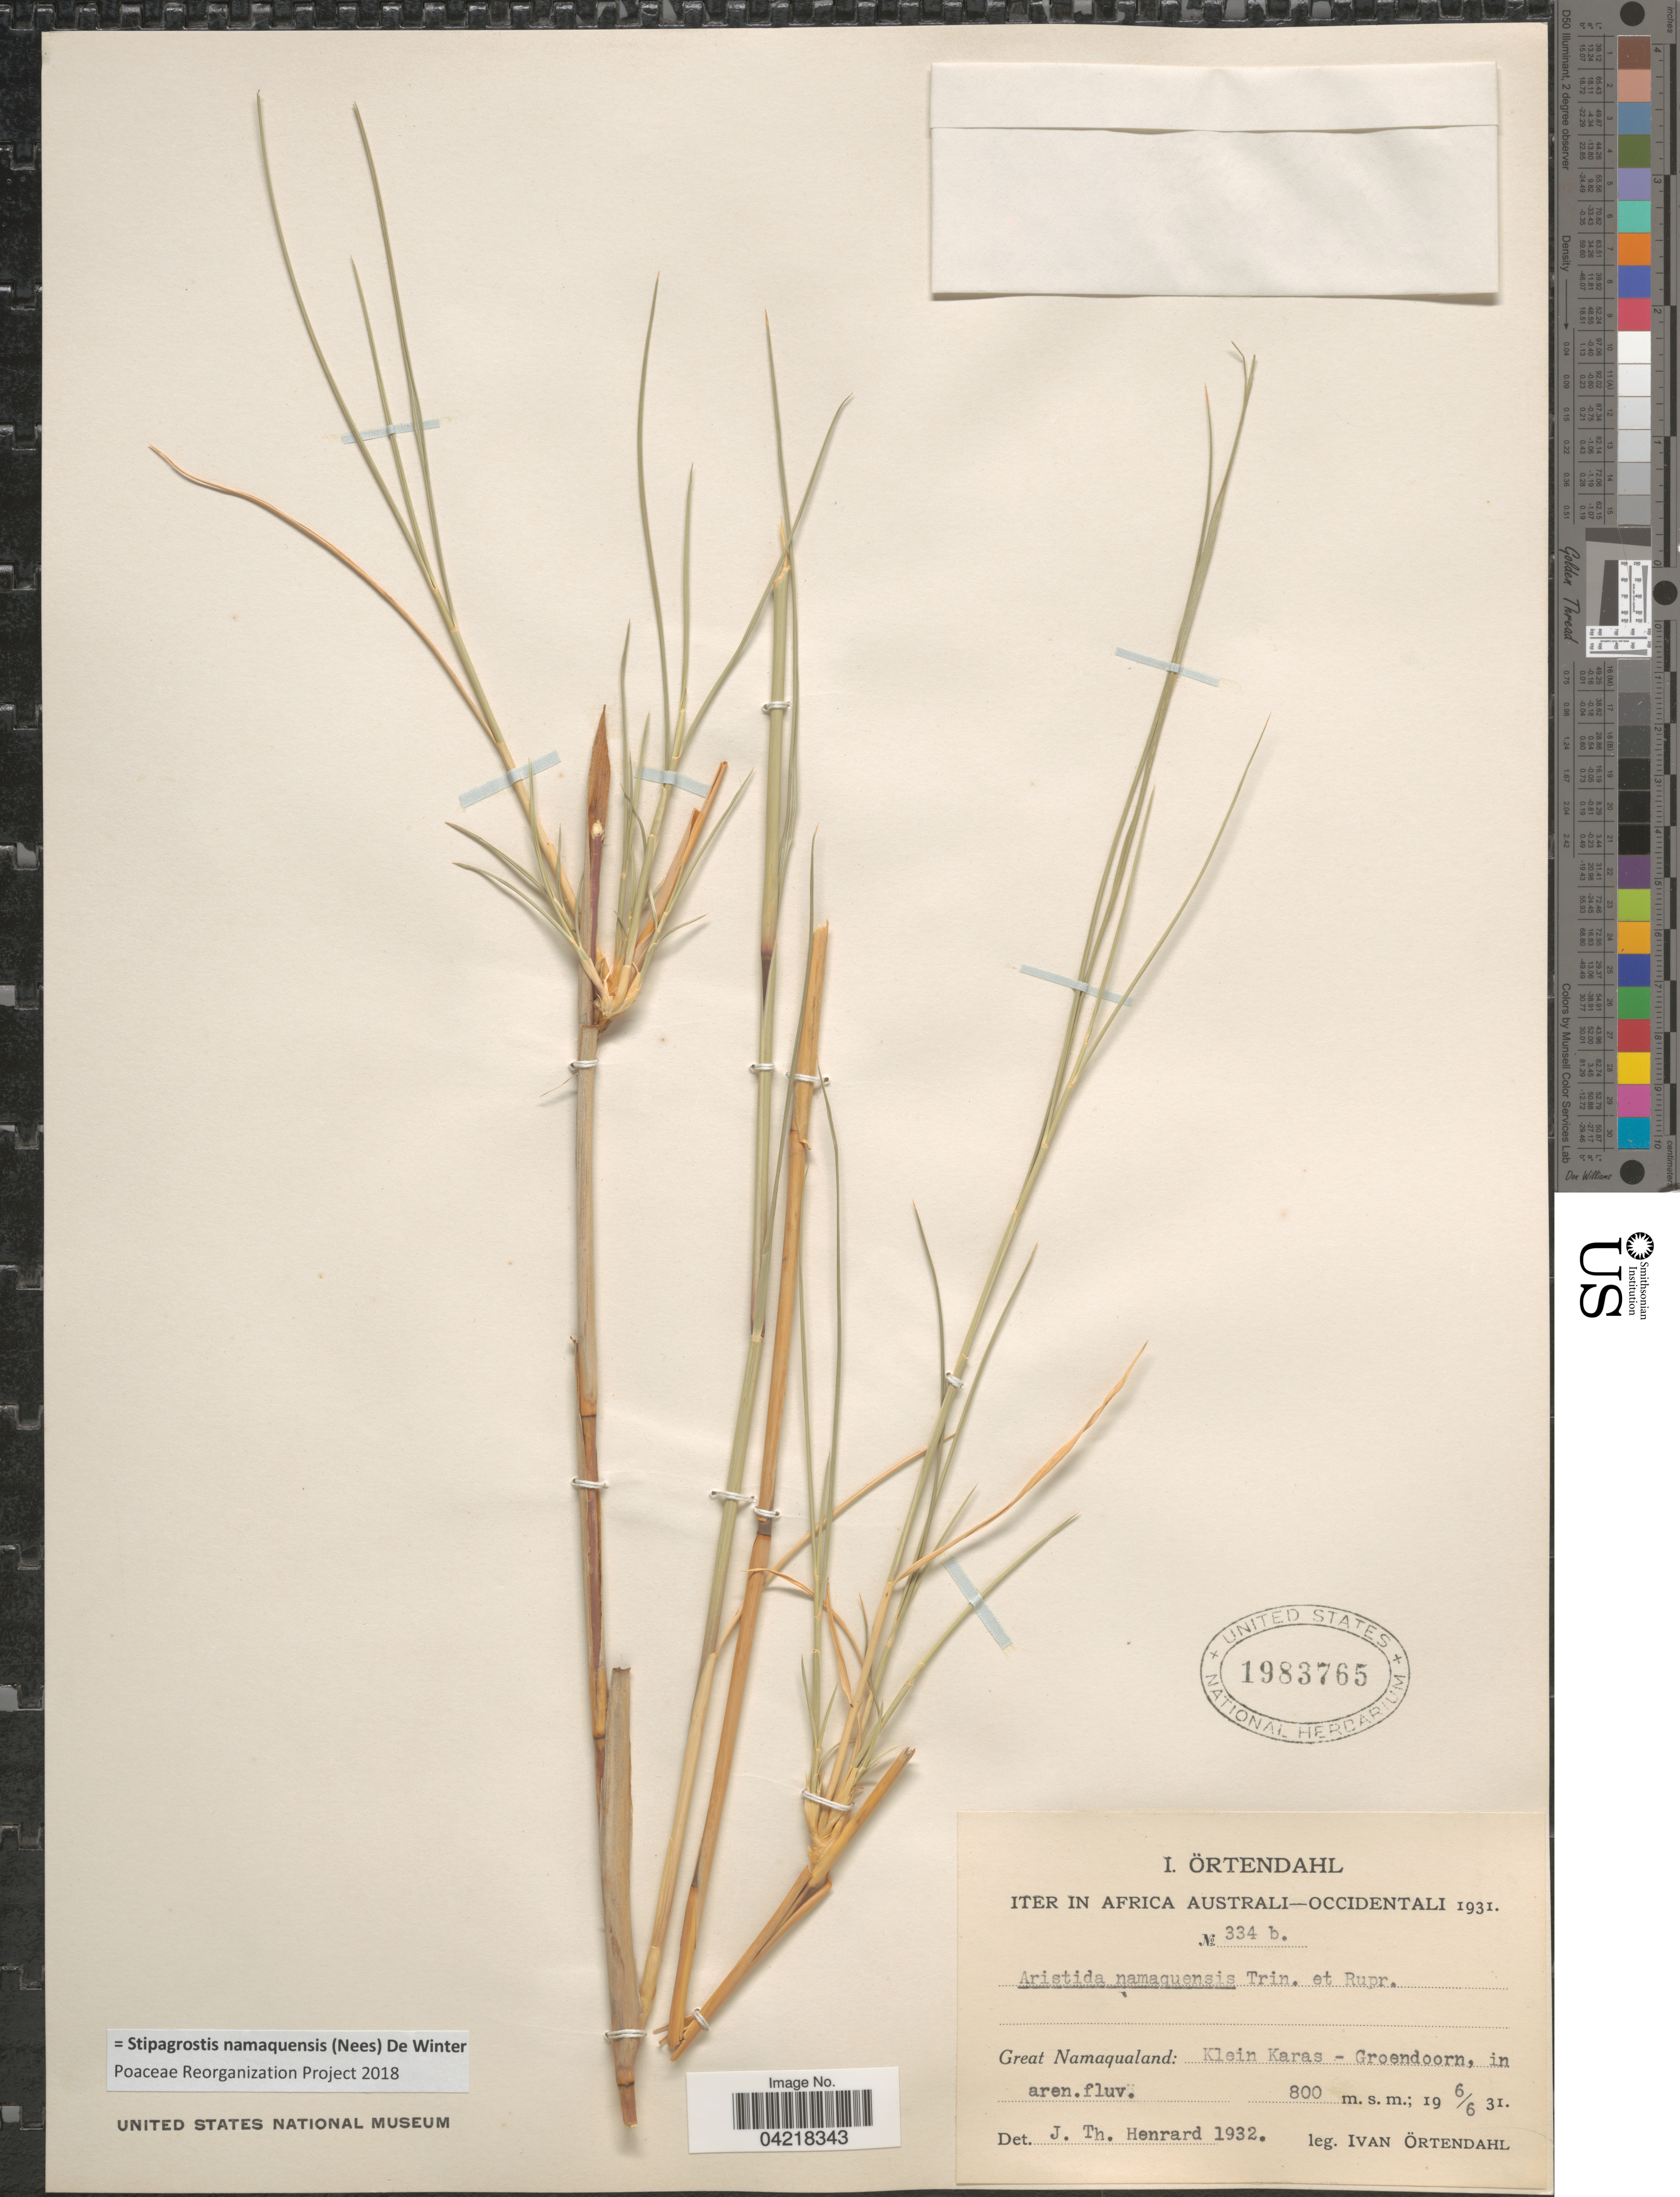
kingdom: Plantae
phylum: Tracheophyta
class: Liliopsida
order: Poales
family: Poaceae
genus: Stipagrostis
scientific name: Stipagrostis namaquensis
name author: (Nees) De Winter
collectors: J. T. Henrard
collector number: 1932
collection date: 1931-06-06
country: Namibia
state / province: Karas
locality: Iter in Africa Australi-Occidentali 1931. Great Namaqualand: Klein Karas-Groendoorn, in aren. fluv.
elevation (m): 800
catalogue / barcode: US 1983765